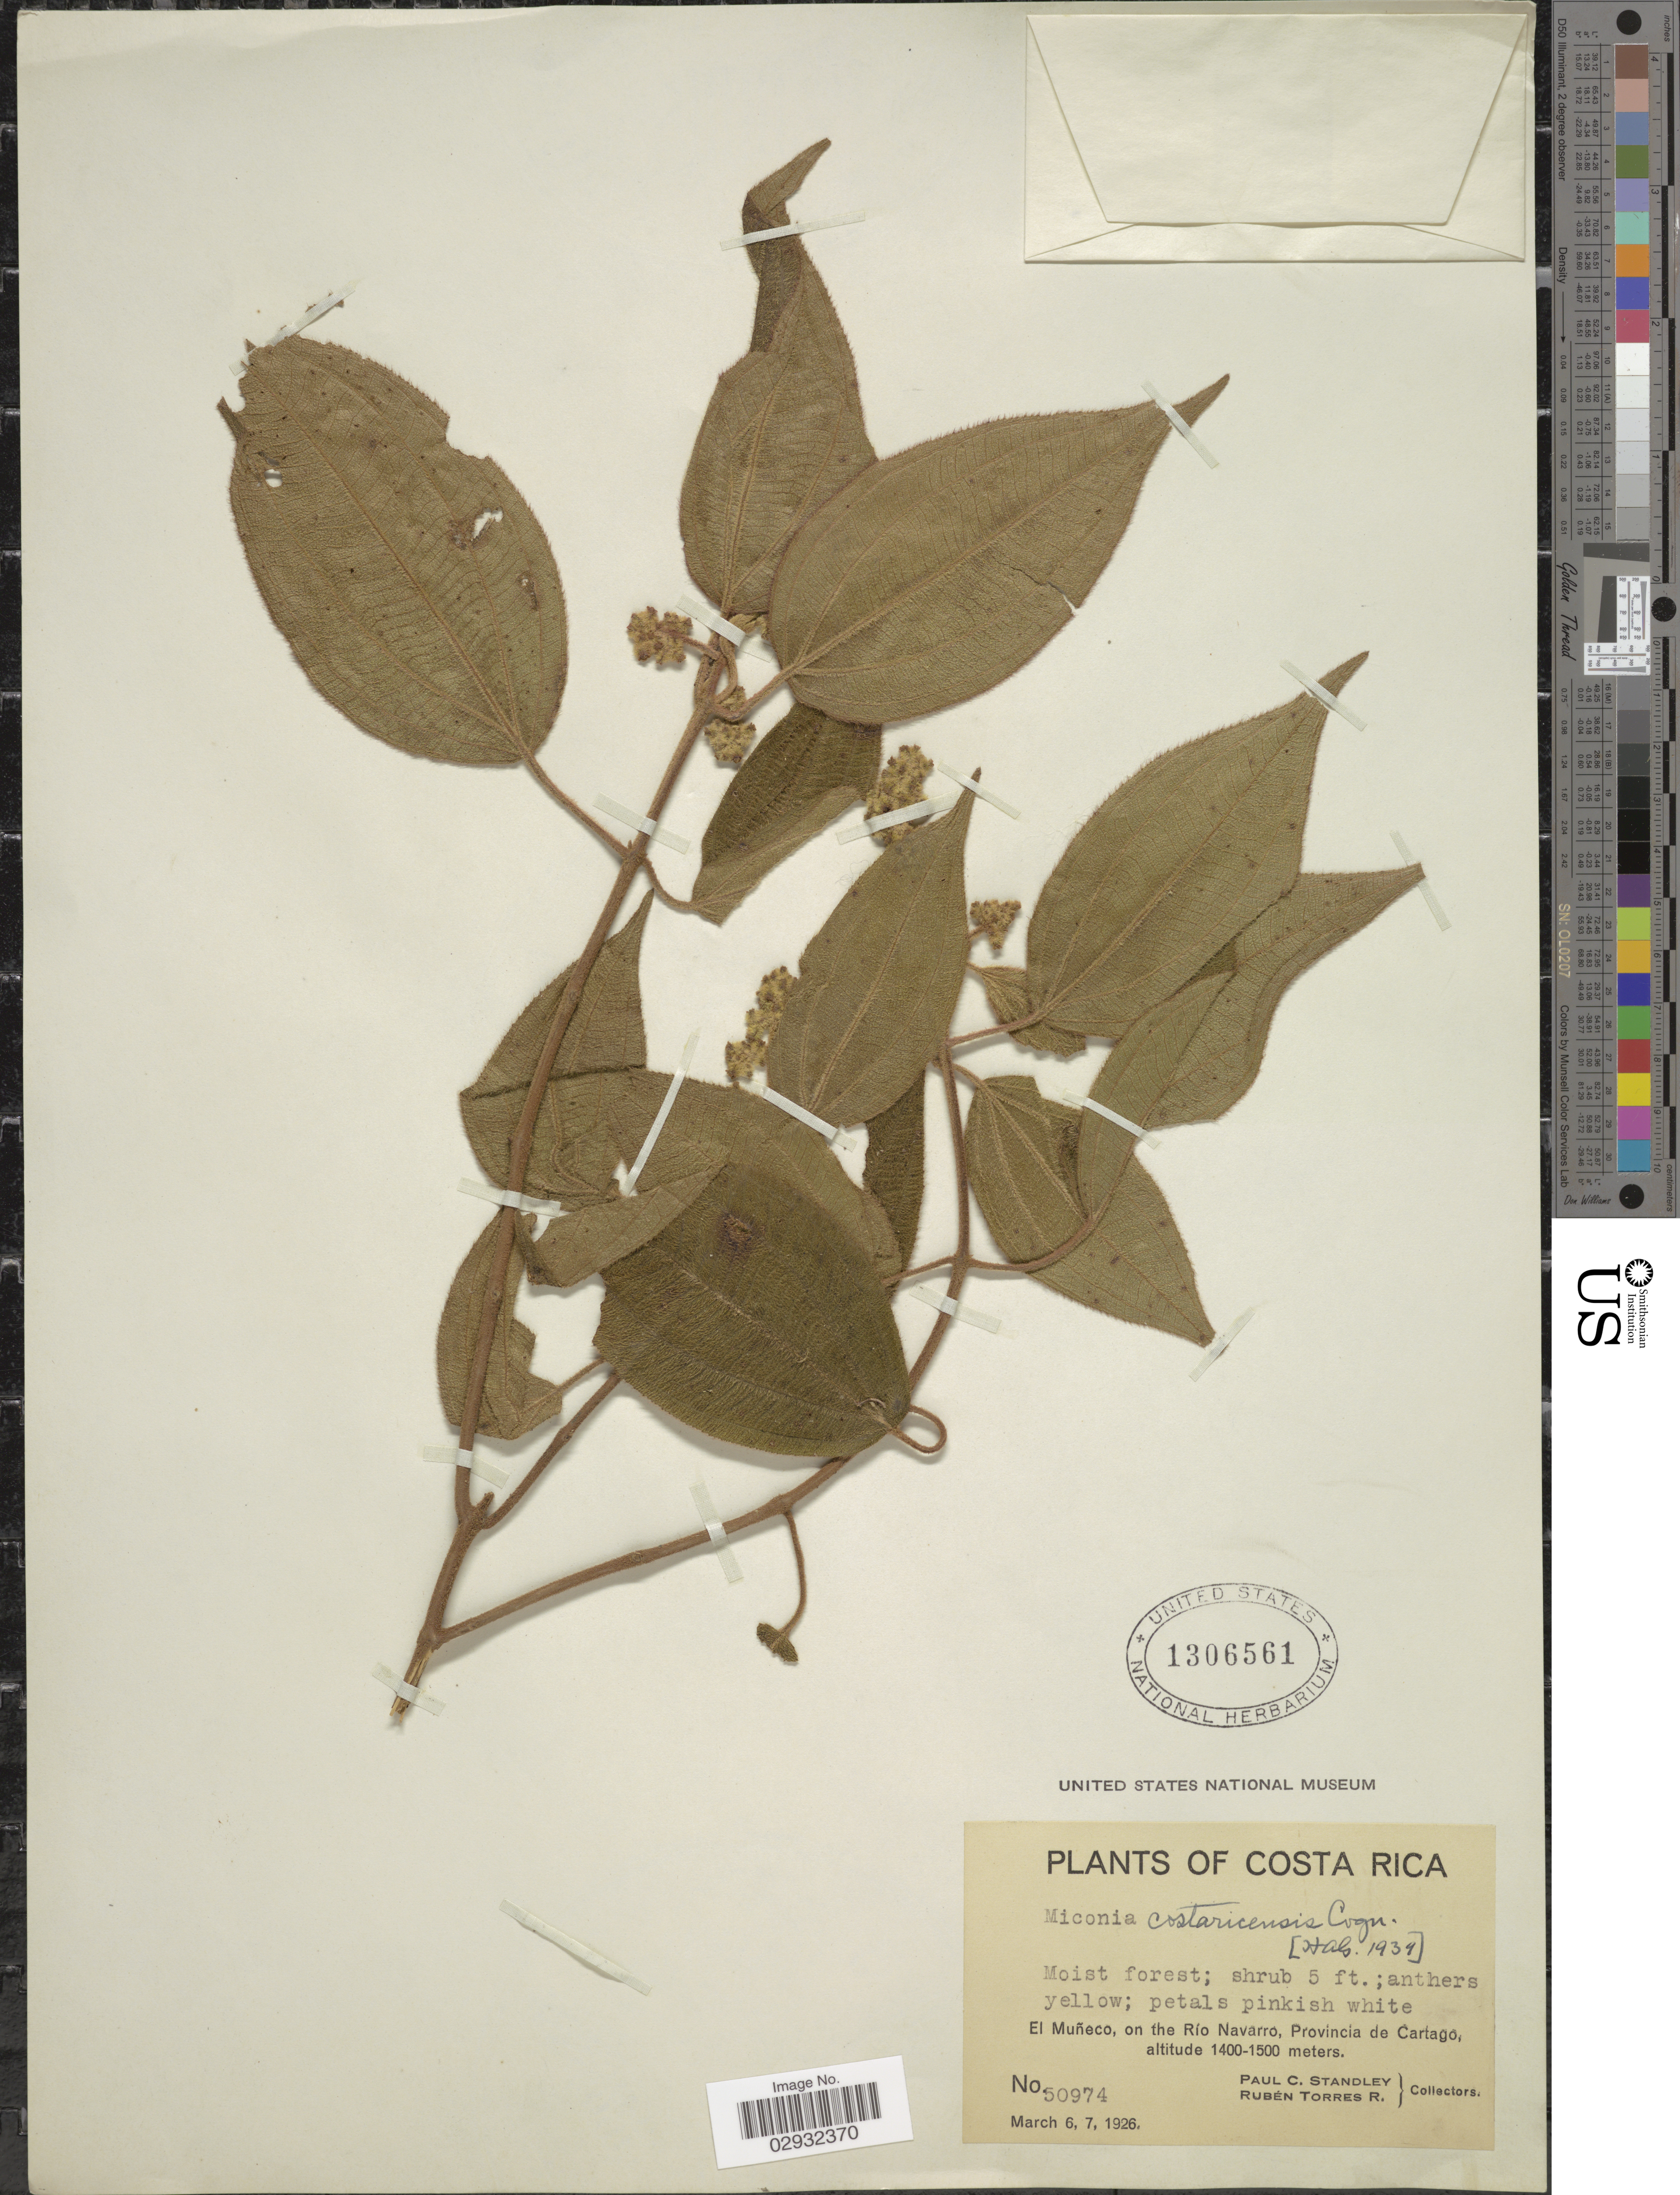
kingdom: Plantae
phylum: Tracheophyta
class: Magnoliopsida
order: Myrtales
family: Melastomataceae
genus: Miconia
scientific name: Miconia costaricensis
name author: Cogn.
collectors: P. C. Standley & R. Torres Rojas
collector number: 50974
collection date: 1926-03-06/1926-03-07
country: Costa Rica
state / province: Cartago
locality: El Muñeco, on the Río Navarro.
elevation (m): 1400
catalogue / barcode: US 1306561